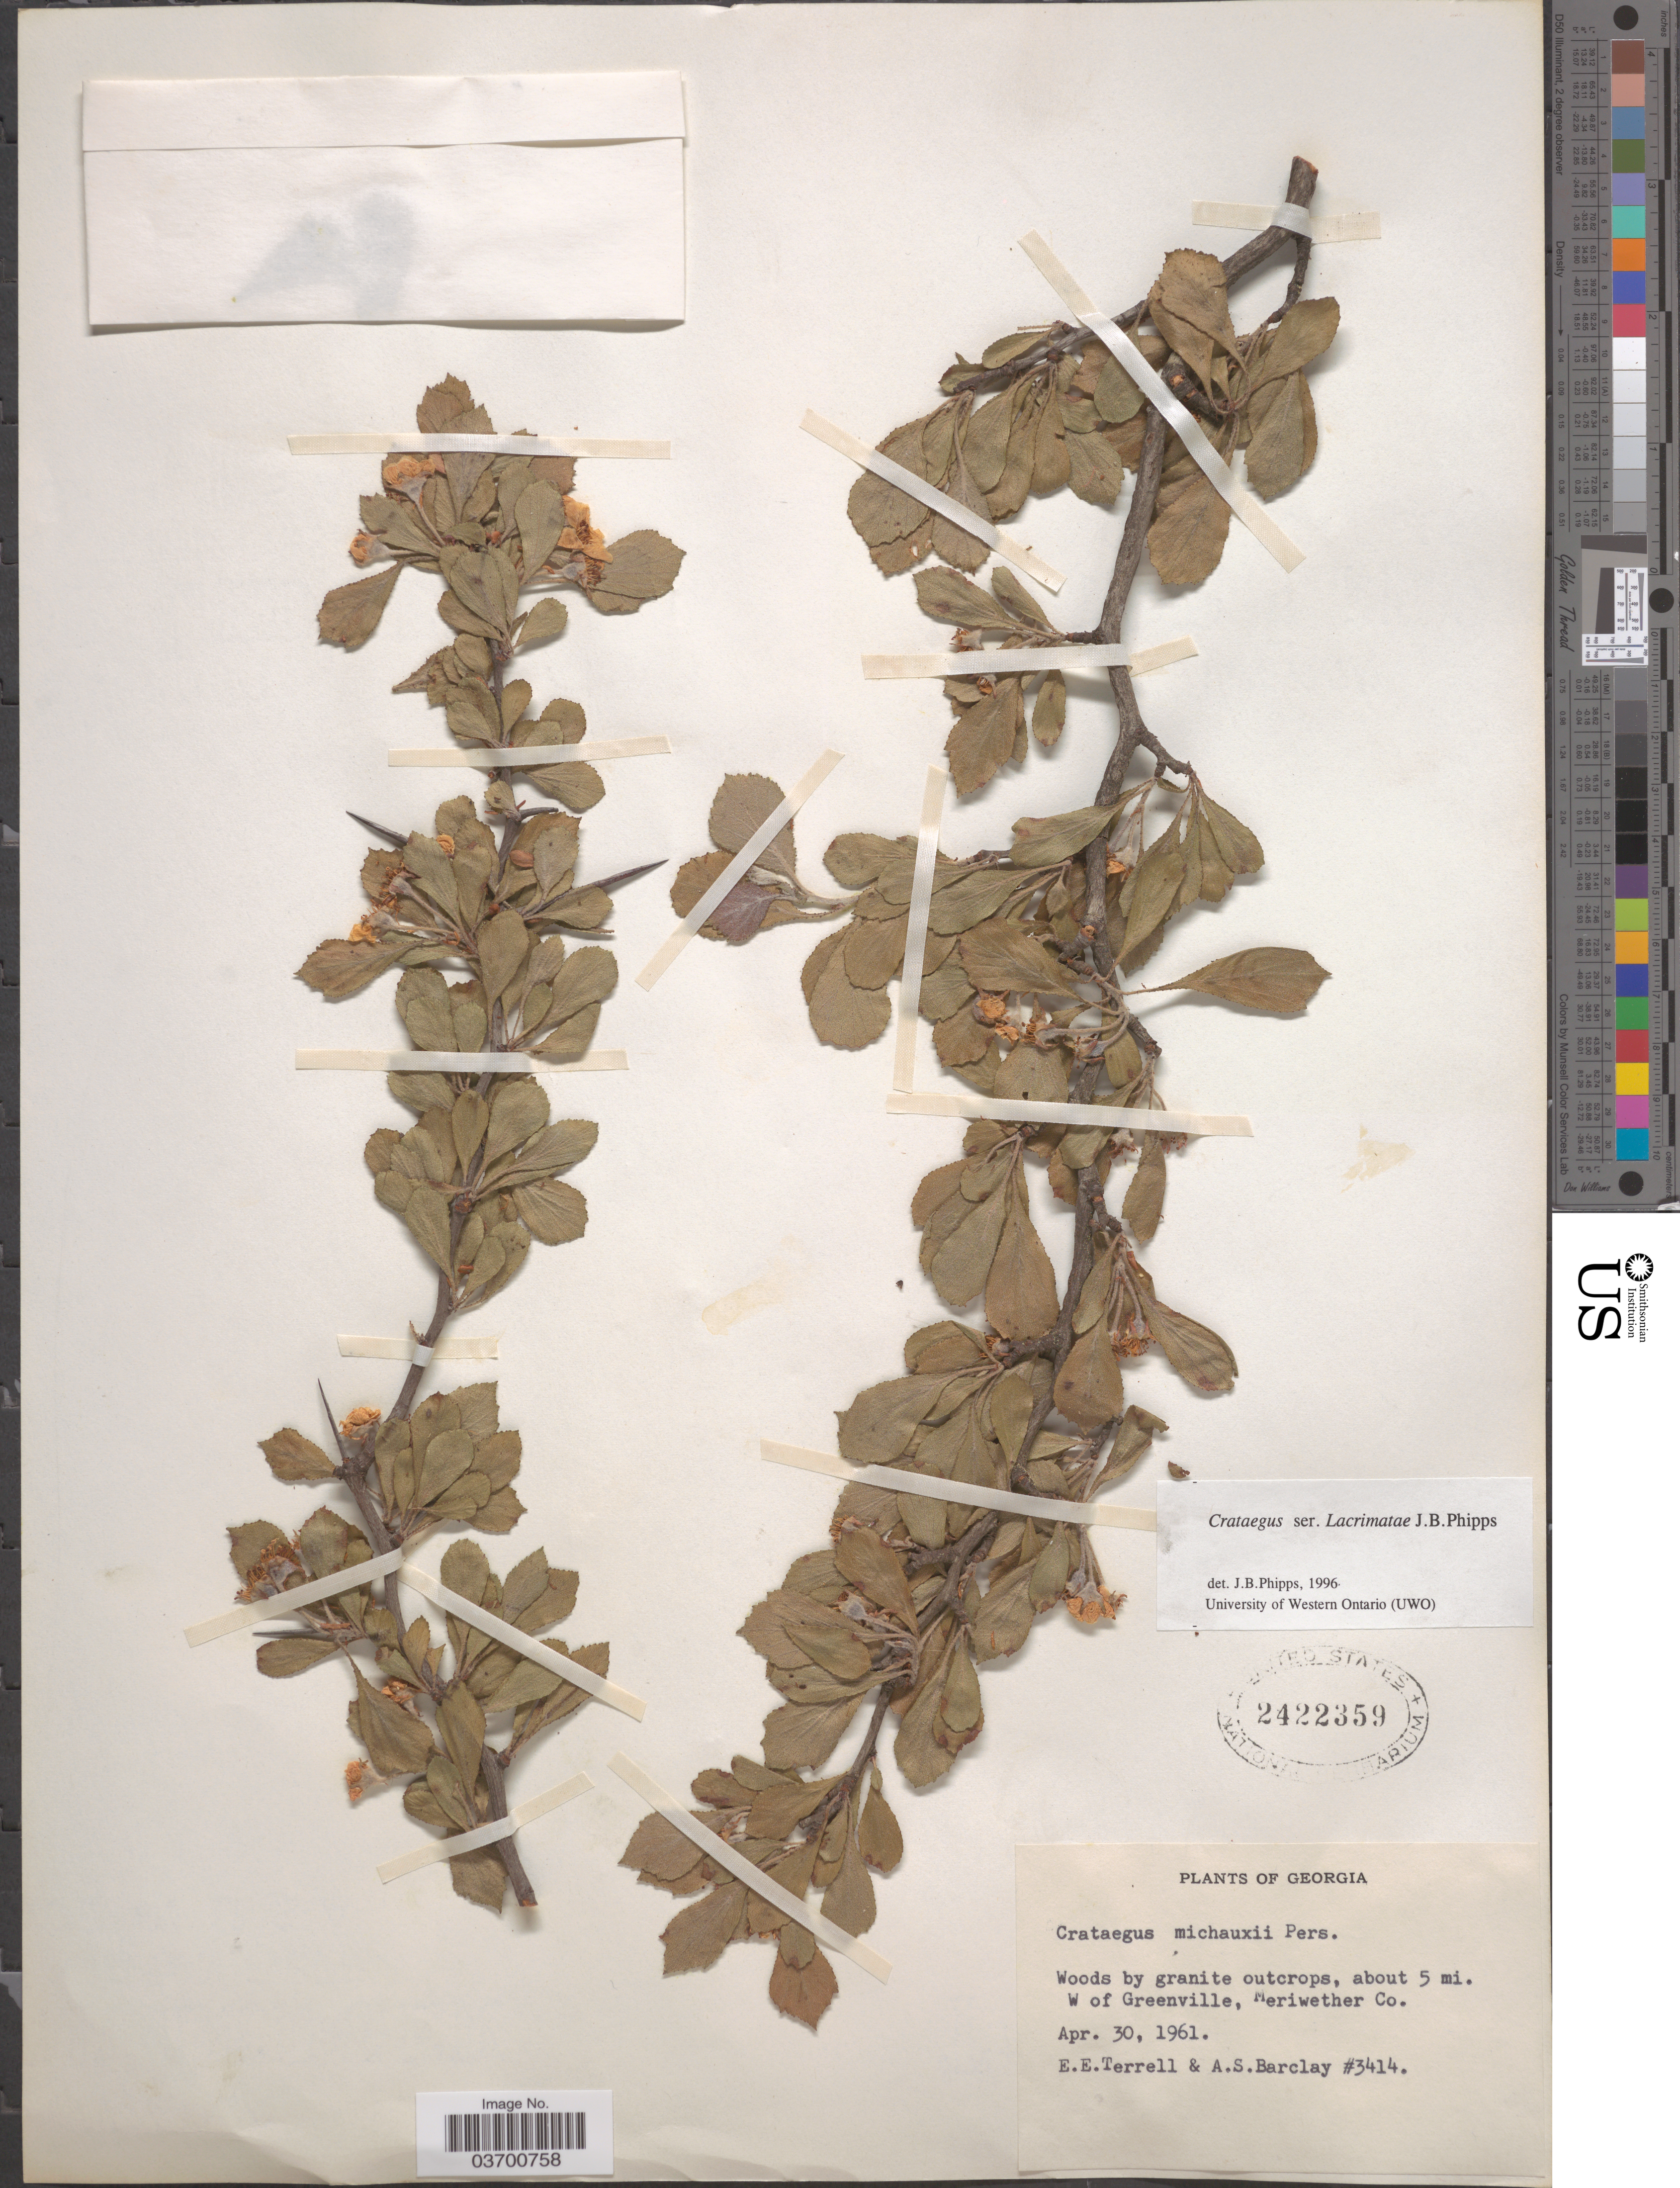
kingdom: Plantae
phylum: Tracheophyta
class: Magnoliopsida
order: Rosales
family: Rosaceae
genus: Crataegus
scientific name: Crataegus michauxii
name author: Pers.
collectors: E. E. Terrell & A. S. Barclay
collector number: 3414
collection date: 1961-04-30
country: United States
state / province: Georgia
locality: About 5 mi. W of Greenville, Meriwether Co.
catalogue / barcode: US 2422359